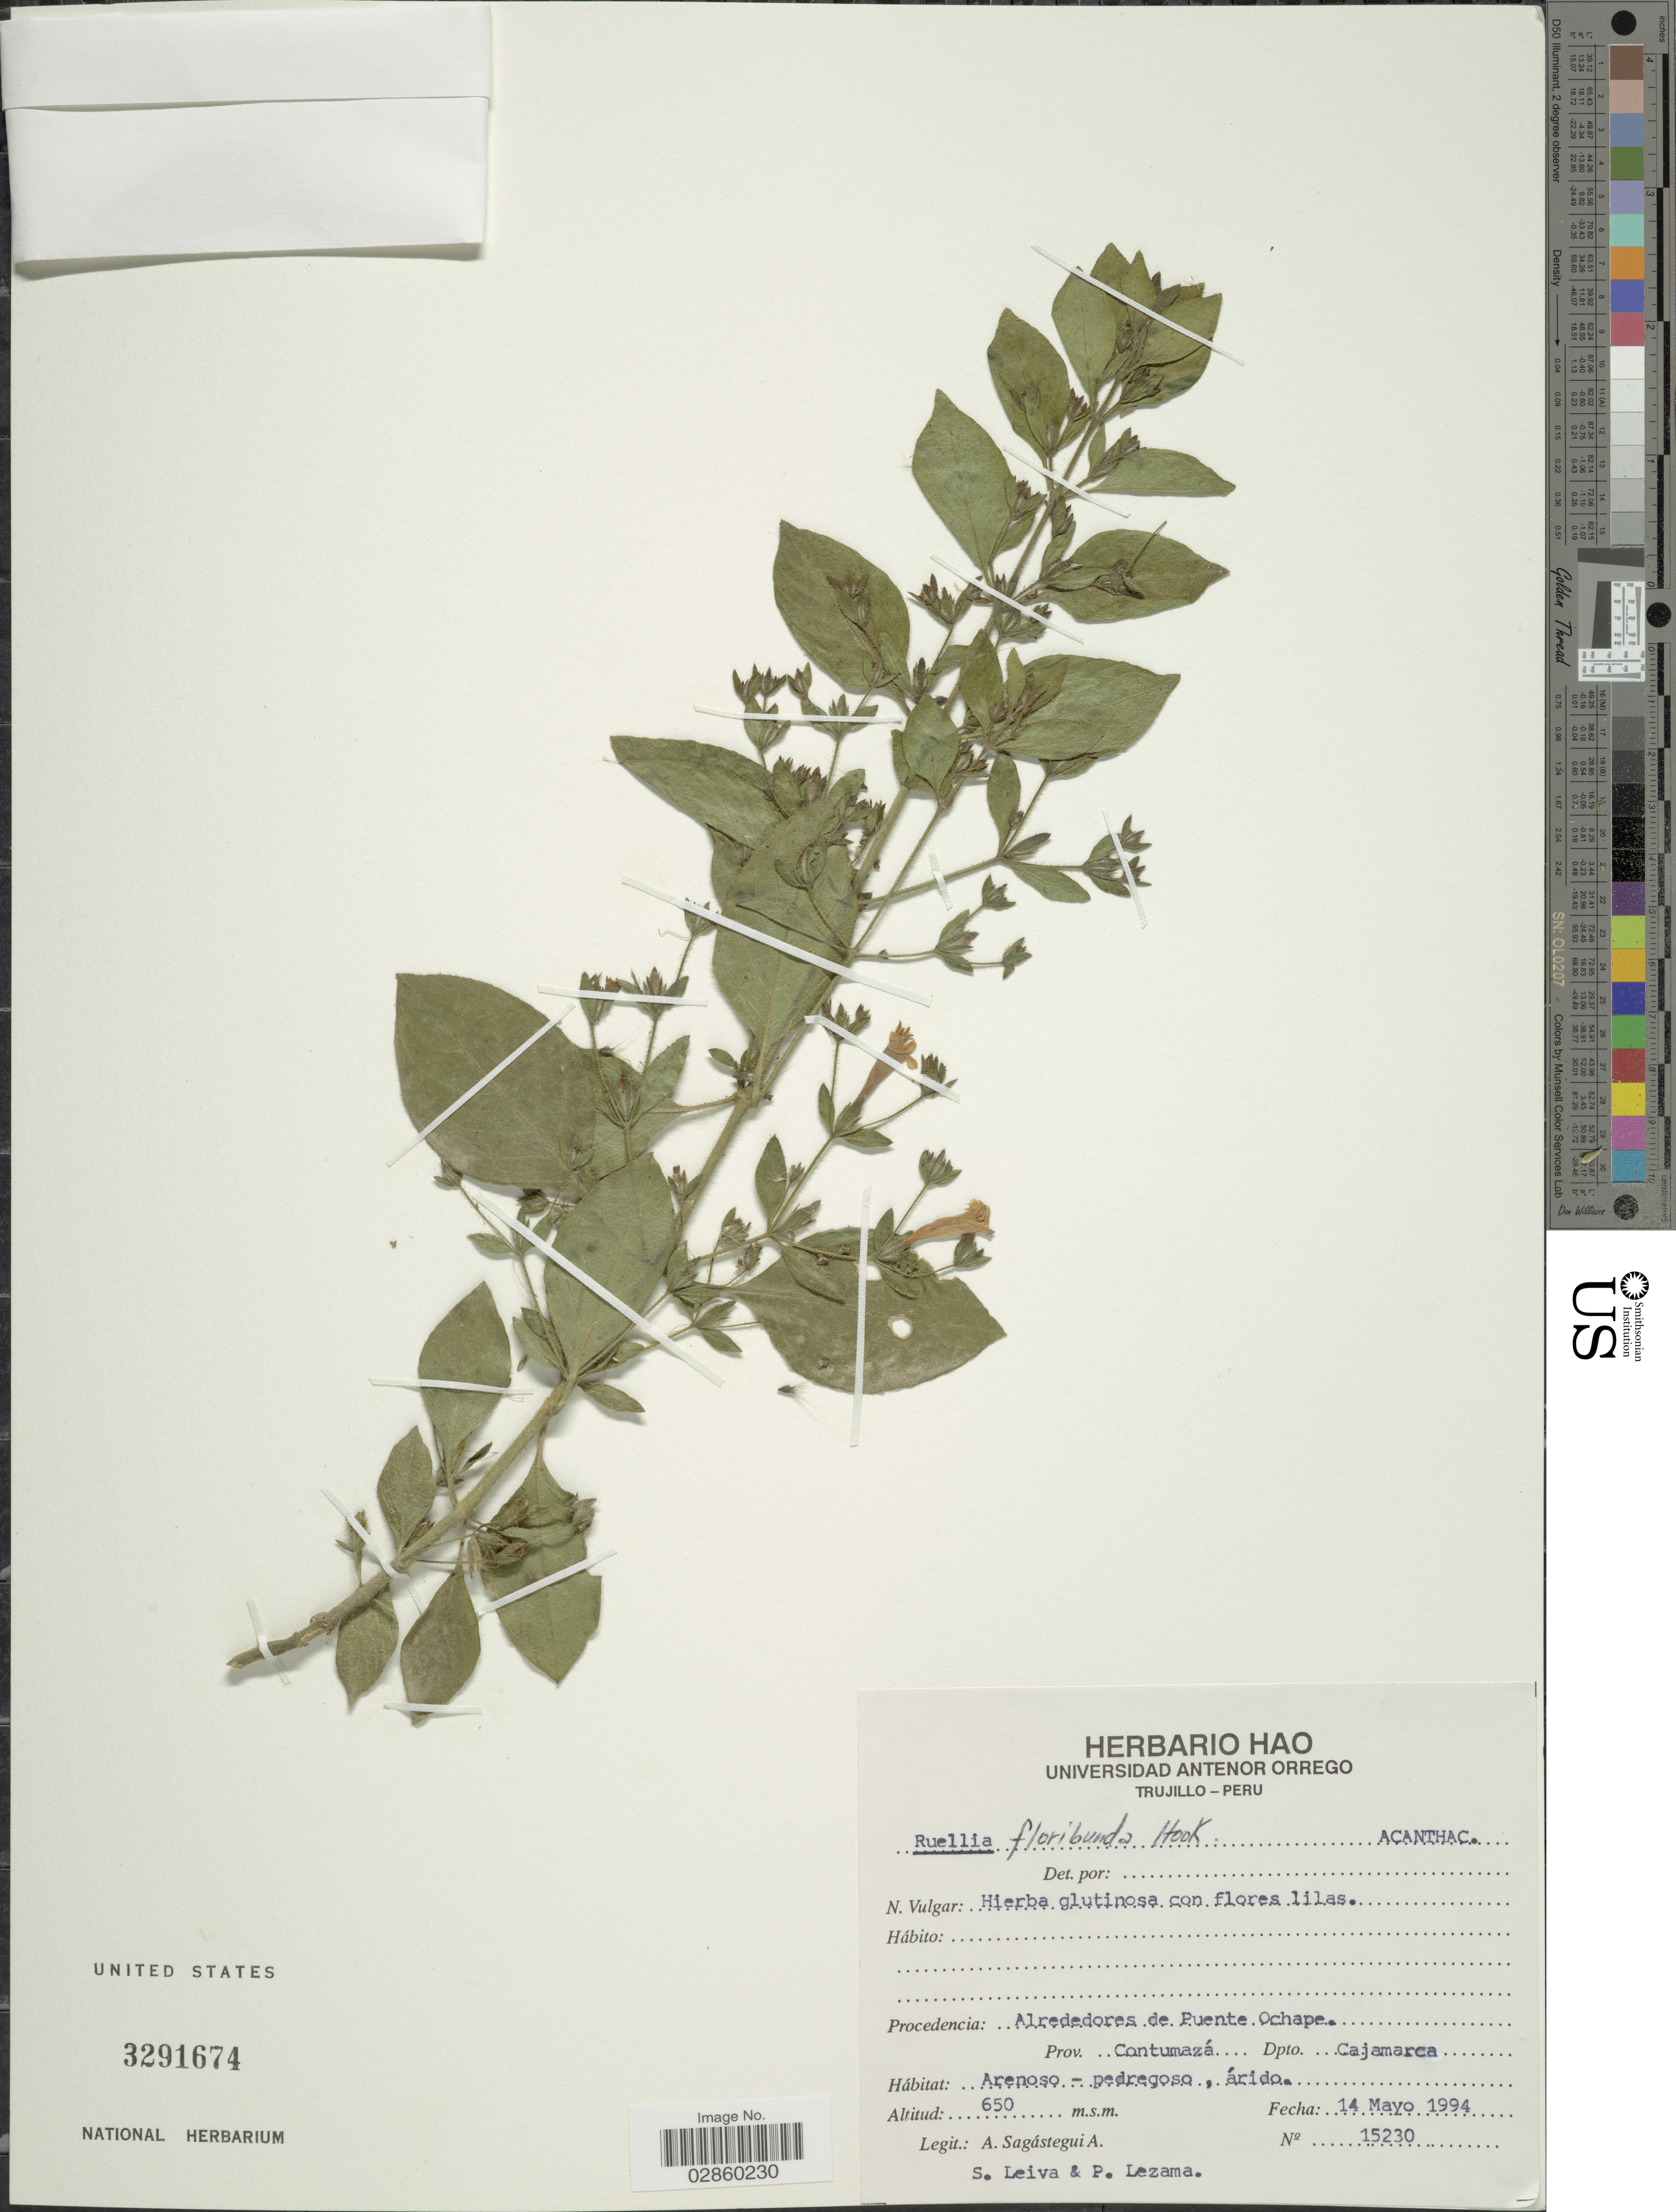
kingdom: Plantae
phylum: Tracheophyta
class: Magnoliopsida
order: Lamiales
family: Acanthaceae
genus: Ruellia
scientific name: Ruellia floribunda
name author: Hook.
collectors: A. Sagástegui A., A. Leiva & P. Lezama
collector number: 15230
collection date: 1994-05-14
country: Peru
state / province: Cajamarca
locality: Procedencia Alrededores de Puente Ochape, Prov. Contumazá, Dpto, Cajamarca.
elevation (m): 650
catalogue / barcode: US 3291674